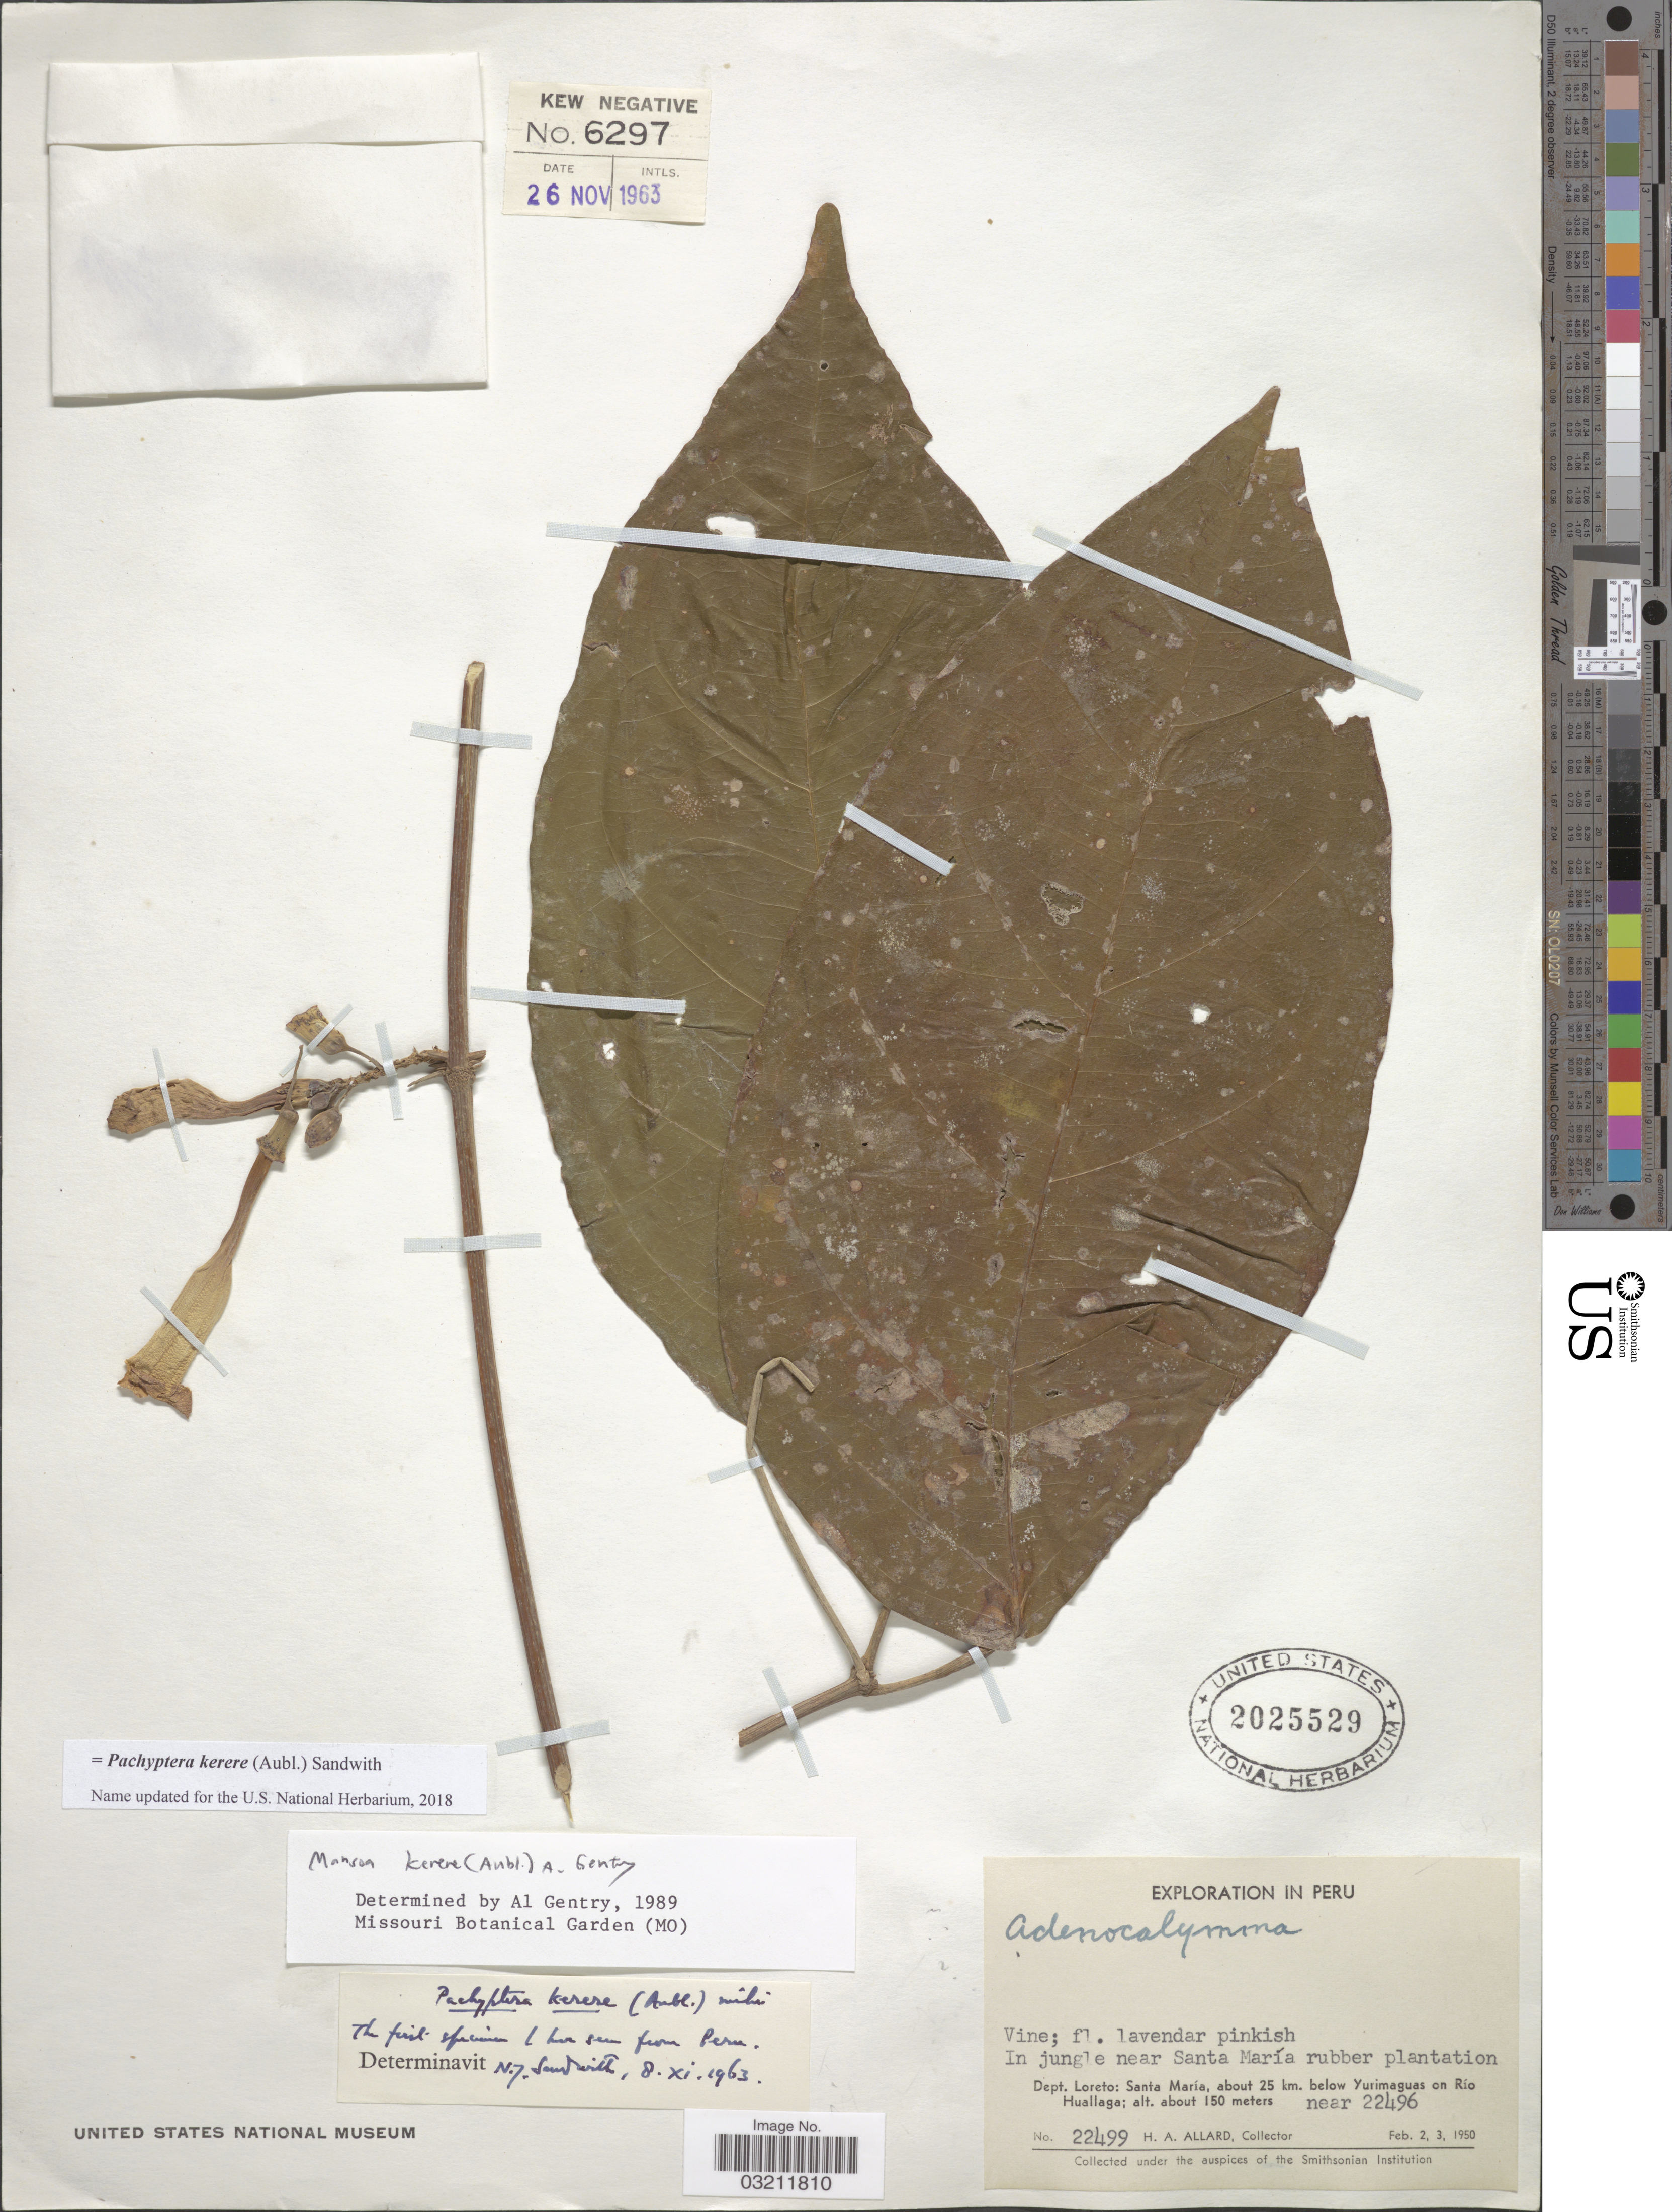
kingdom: Plantae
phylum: Tracheophyta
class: Magnoliopsida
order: Lamiales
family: Bignoniaceae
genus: Pachyptera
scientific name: Pachyptera kerere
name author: (Aubl.) Sandwith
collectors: H. A. Allard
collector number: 22499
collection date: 1950-02-02/1950-02-03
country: Peru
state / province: Loreto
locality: In jungle near Santa María rubber plantation. Dept. Loreto: Santa María, about 25 km. below Yurimaguas on Río Huallaga.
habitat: in jungle near rubber plantation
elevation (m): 150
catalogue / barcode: US 2025529